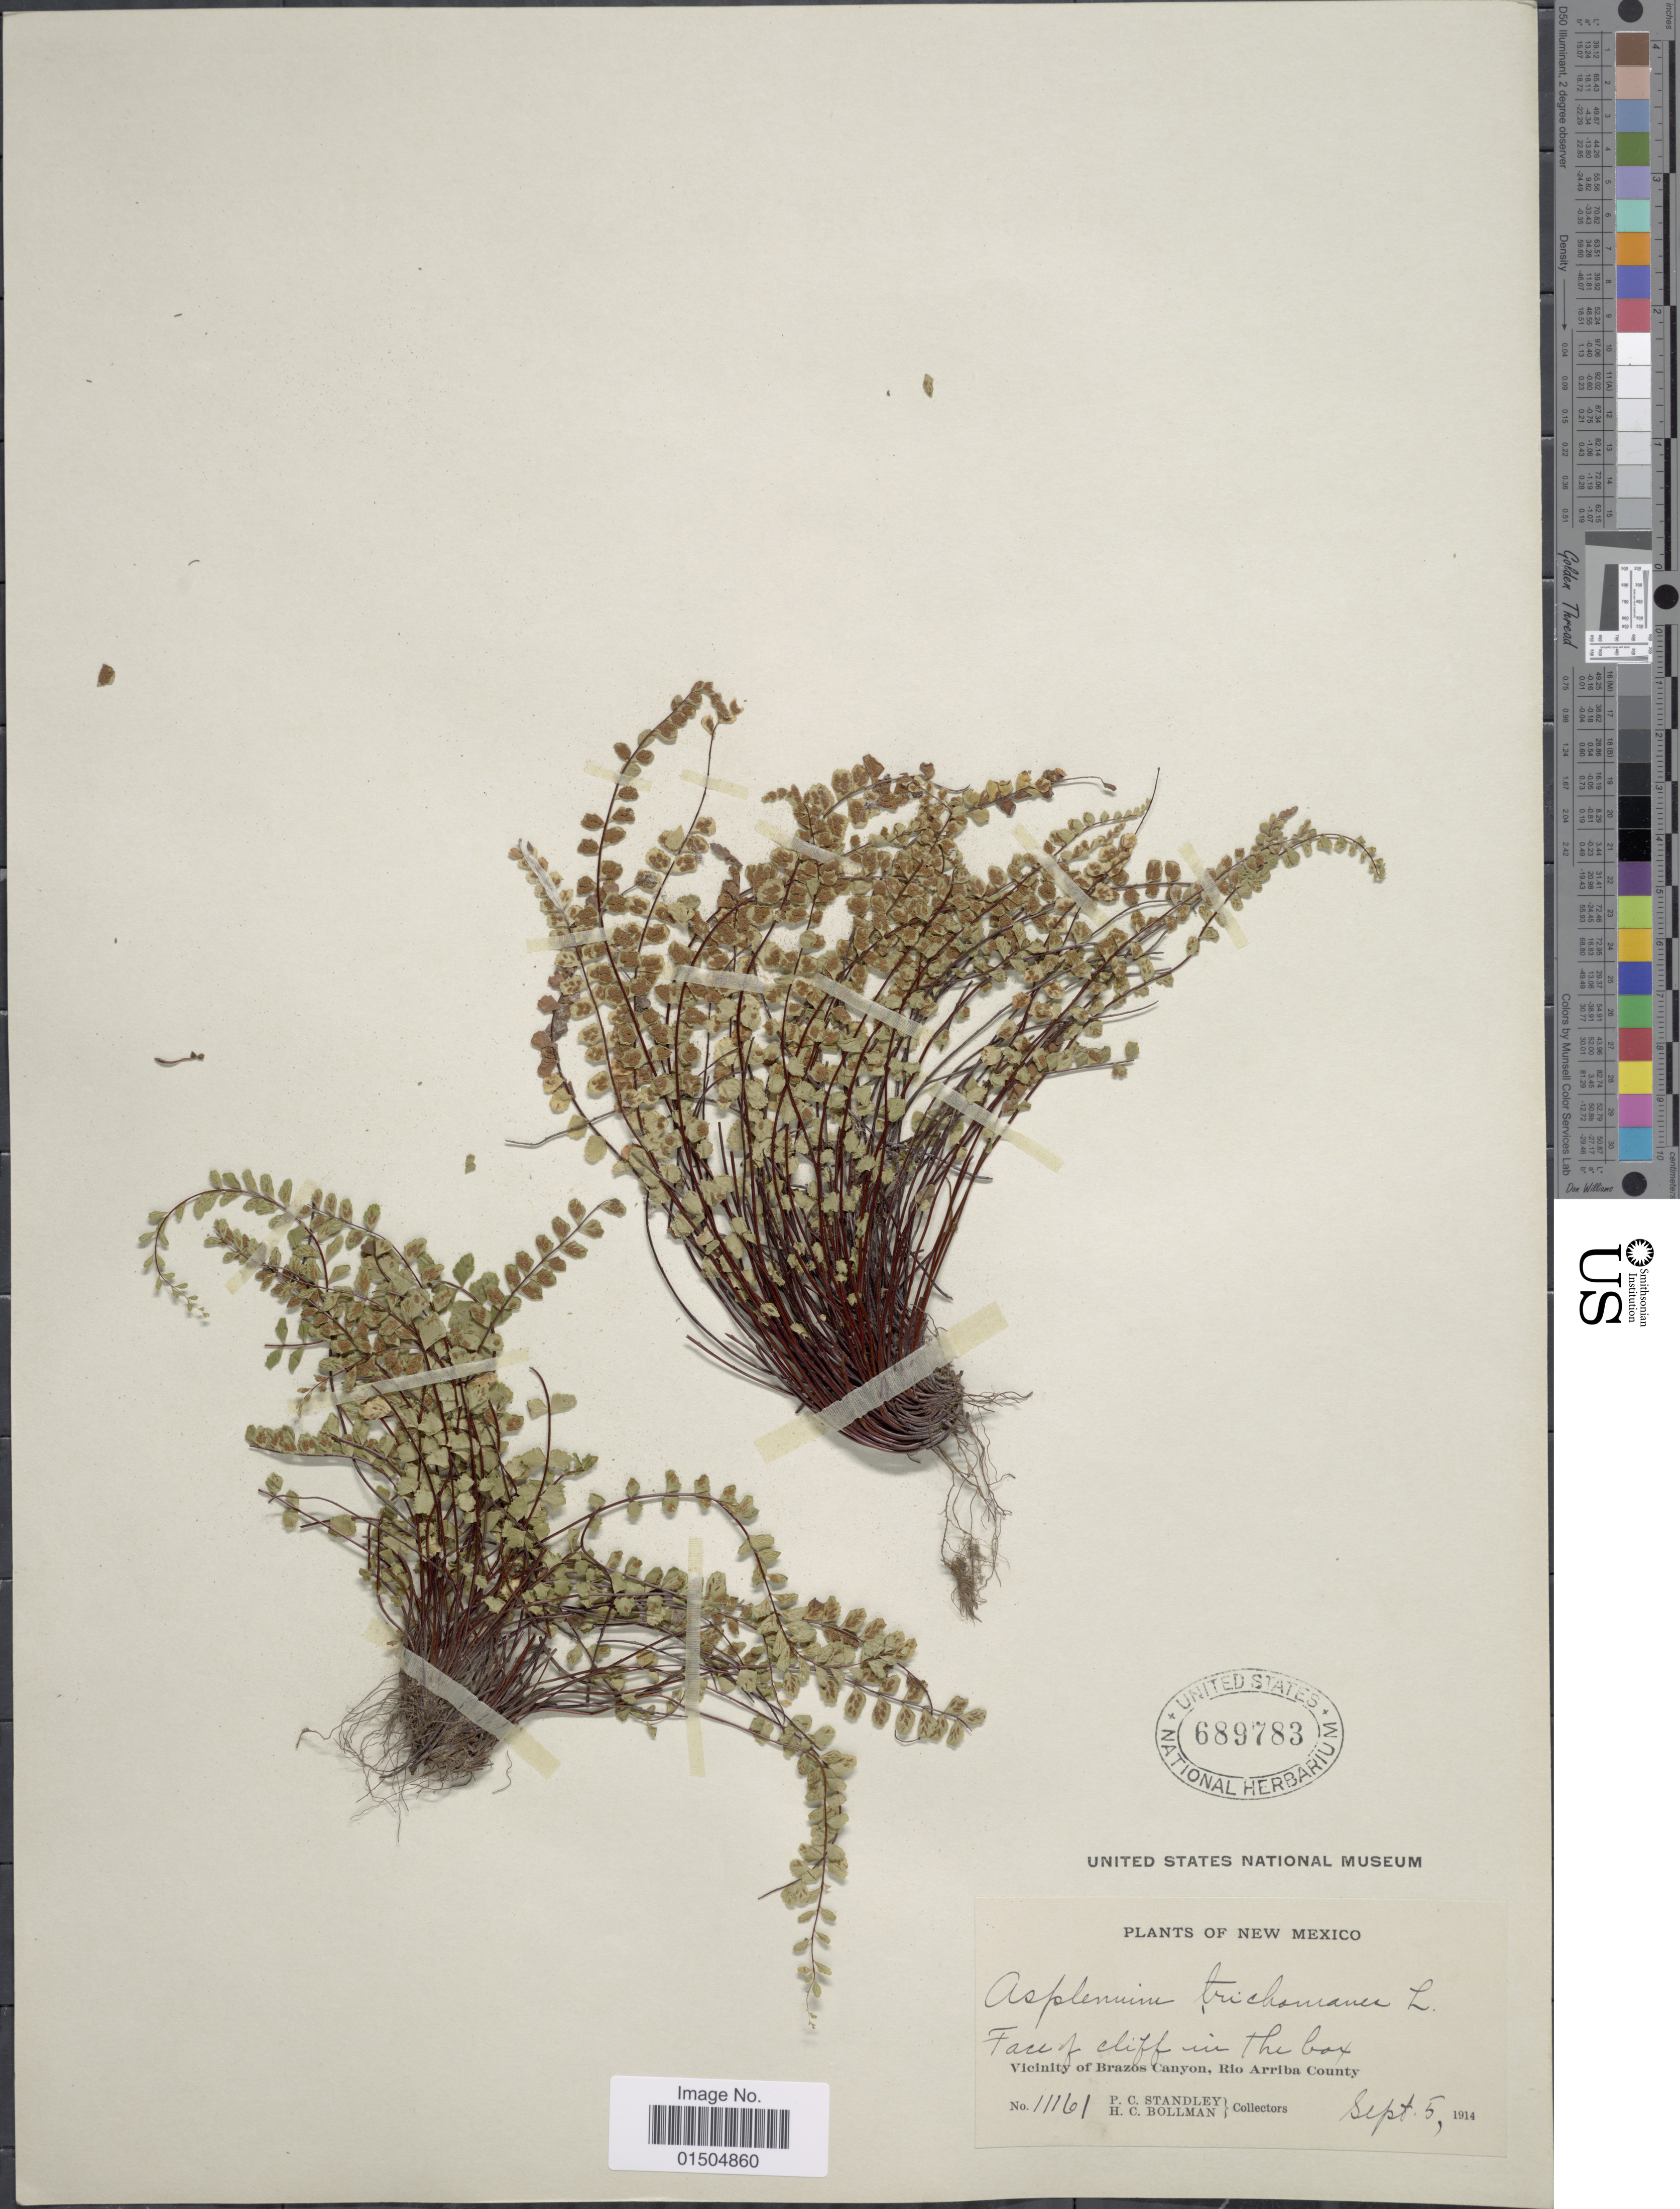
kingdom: Plantae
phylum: Tracheophyta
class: Polypodiopsida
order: Polypodiales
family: Aspleniaceae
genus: Asplenium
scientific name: Asplenium trichomanes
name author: L.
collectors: P. C. Standley & H. C. Bollman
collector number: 11161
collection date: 1914-09-05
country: United States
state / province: New Mexico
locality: Vicinity of Brazos Canyon, Rio Arriba County.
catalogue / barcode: US 689783